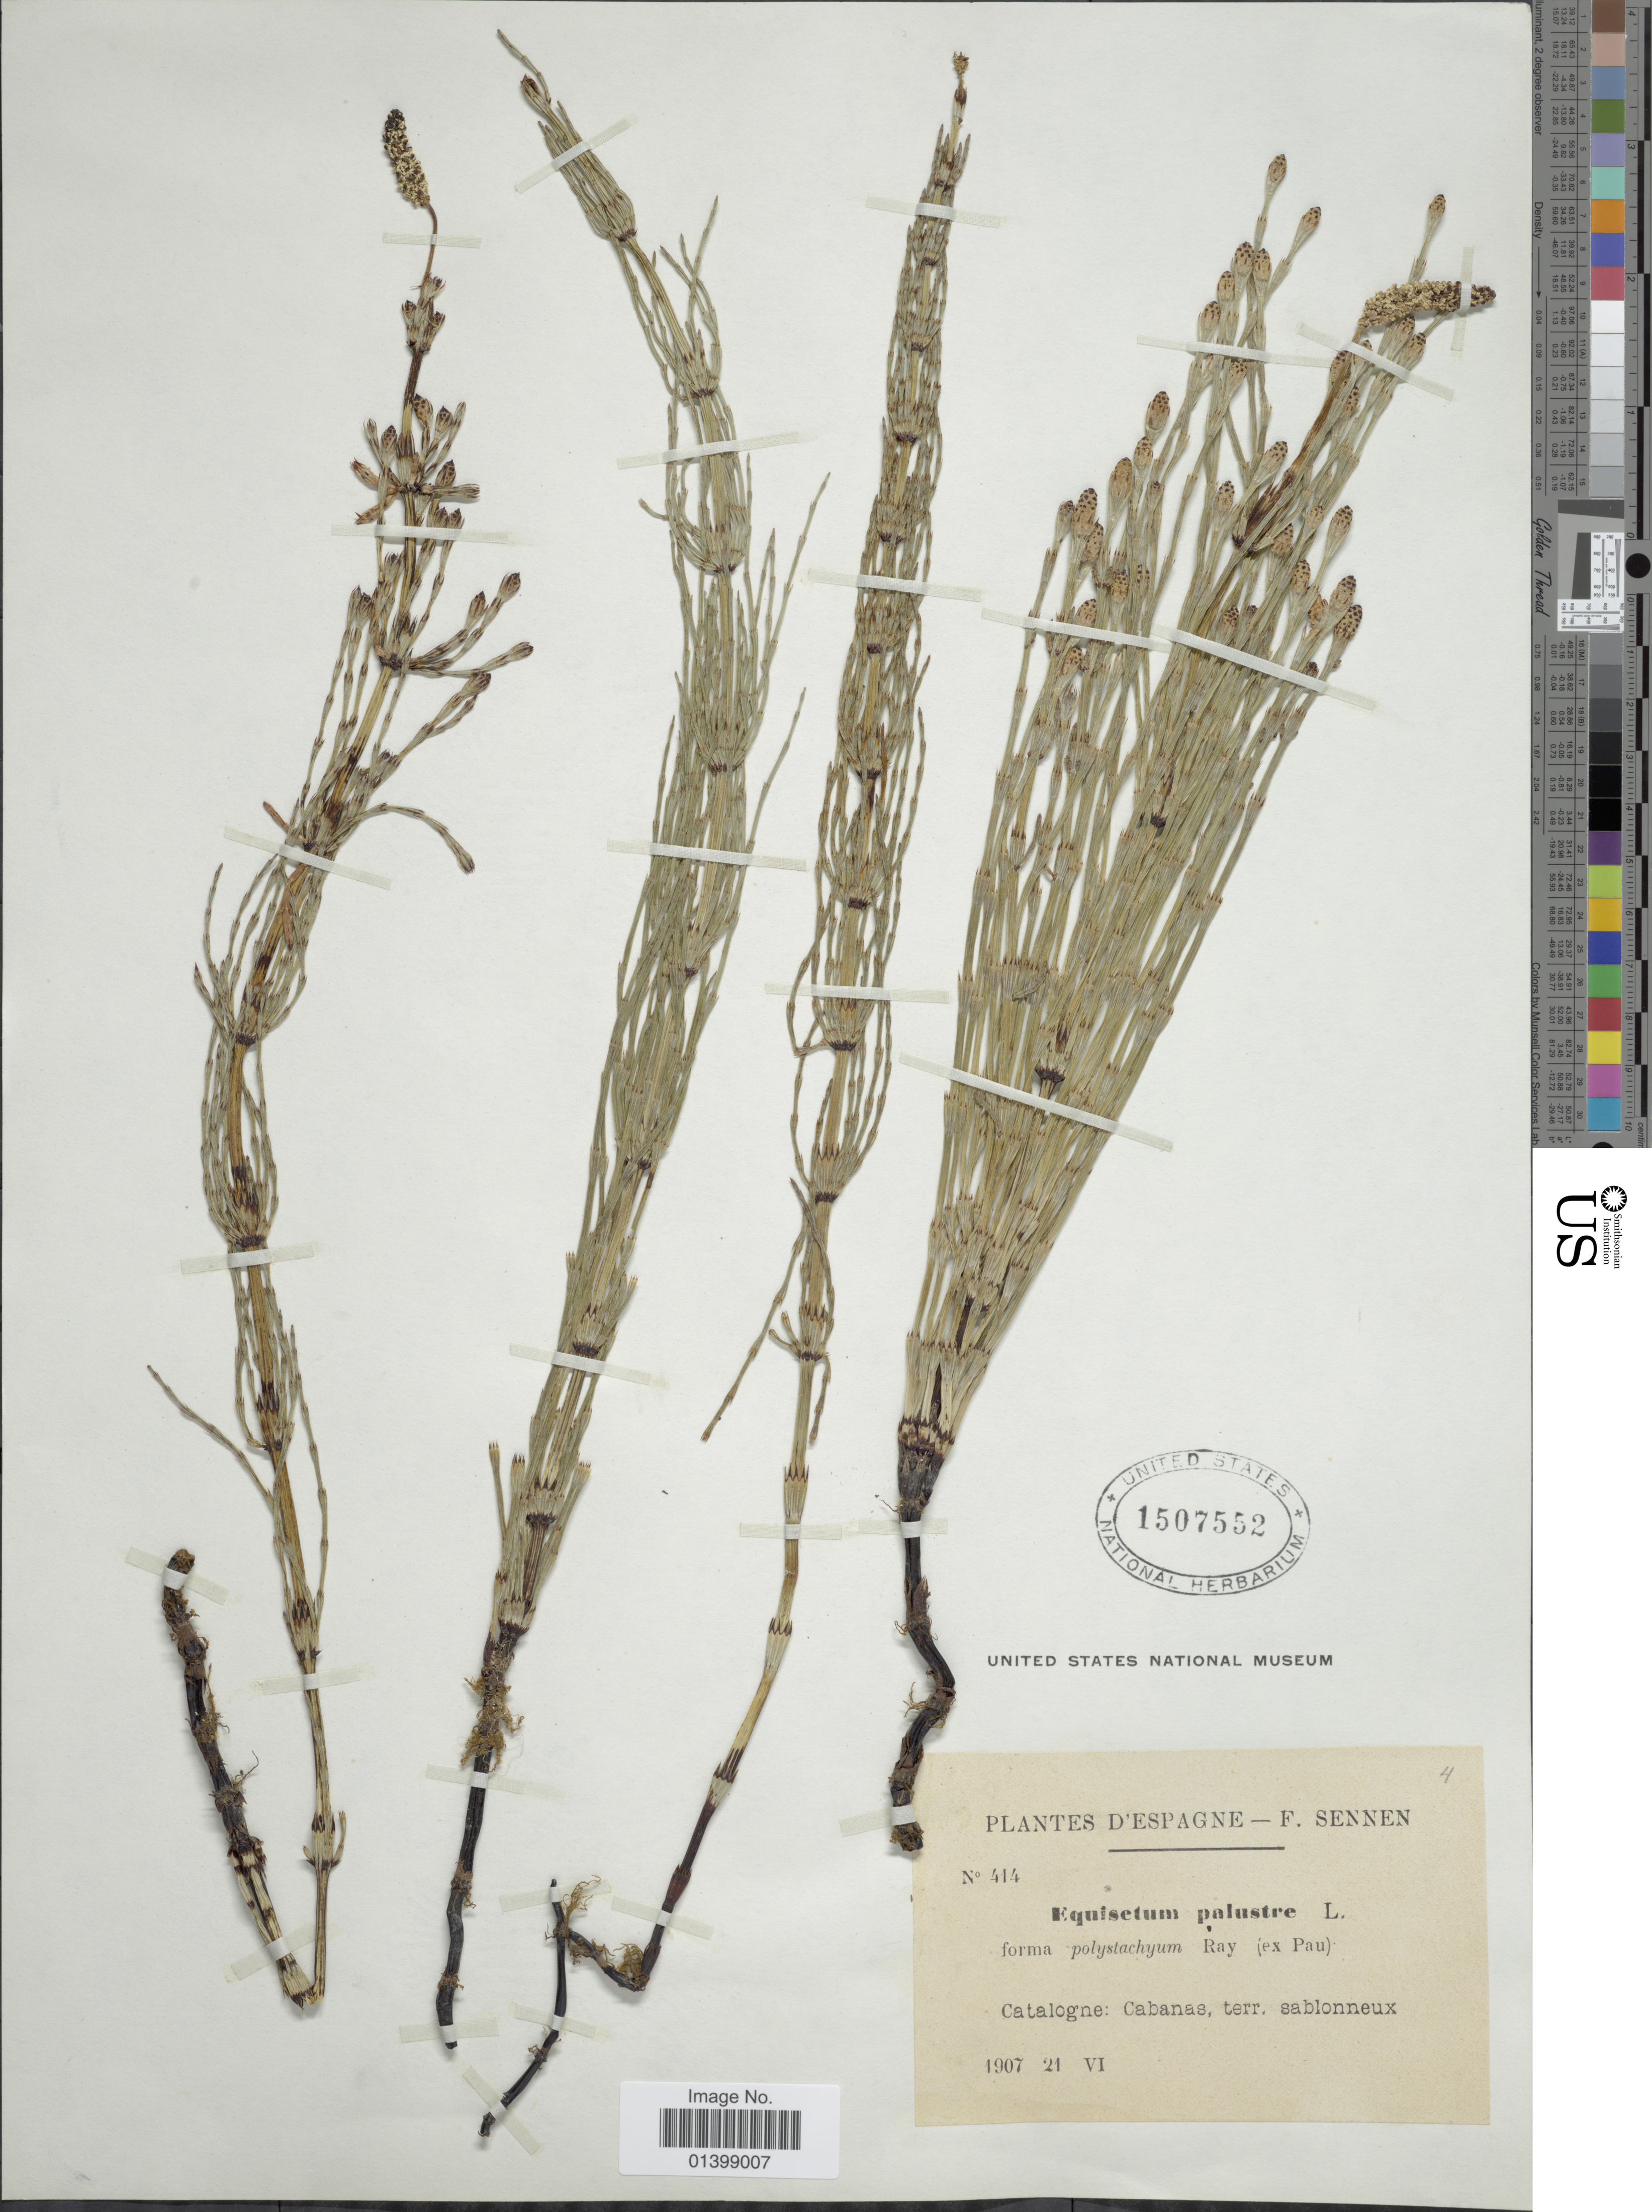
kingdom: Plantae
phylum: Tracheophyta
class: Polypodiopsida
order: Equisetales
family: Equisetaceae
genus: Equisetum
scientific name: Equisetum palustre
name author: L.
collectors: E. Sennen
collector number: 414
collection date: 1907-06-21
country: Spain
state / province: Catalunya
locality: Catalogne: Cabanas, terr sabllonneux. Canary Is.??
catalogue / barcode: US 1507552